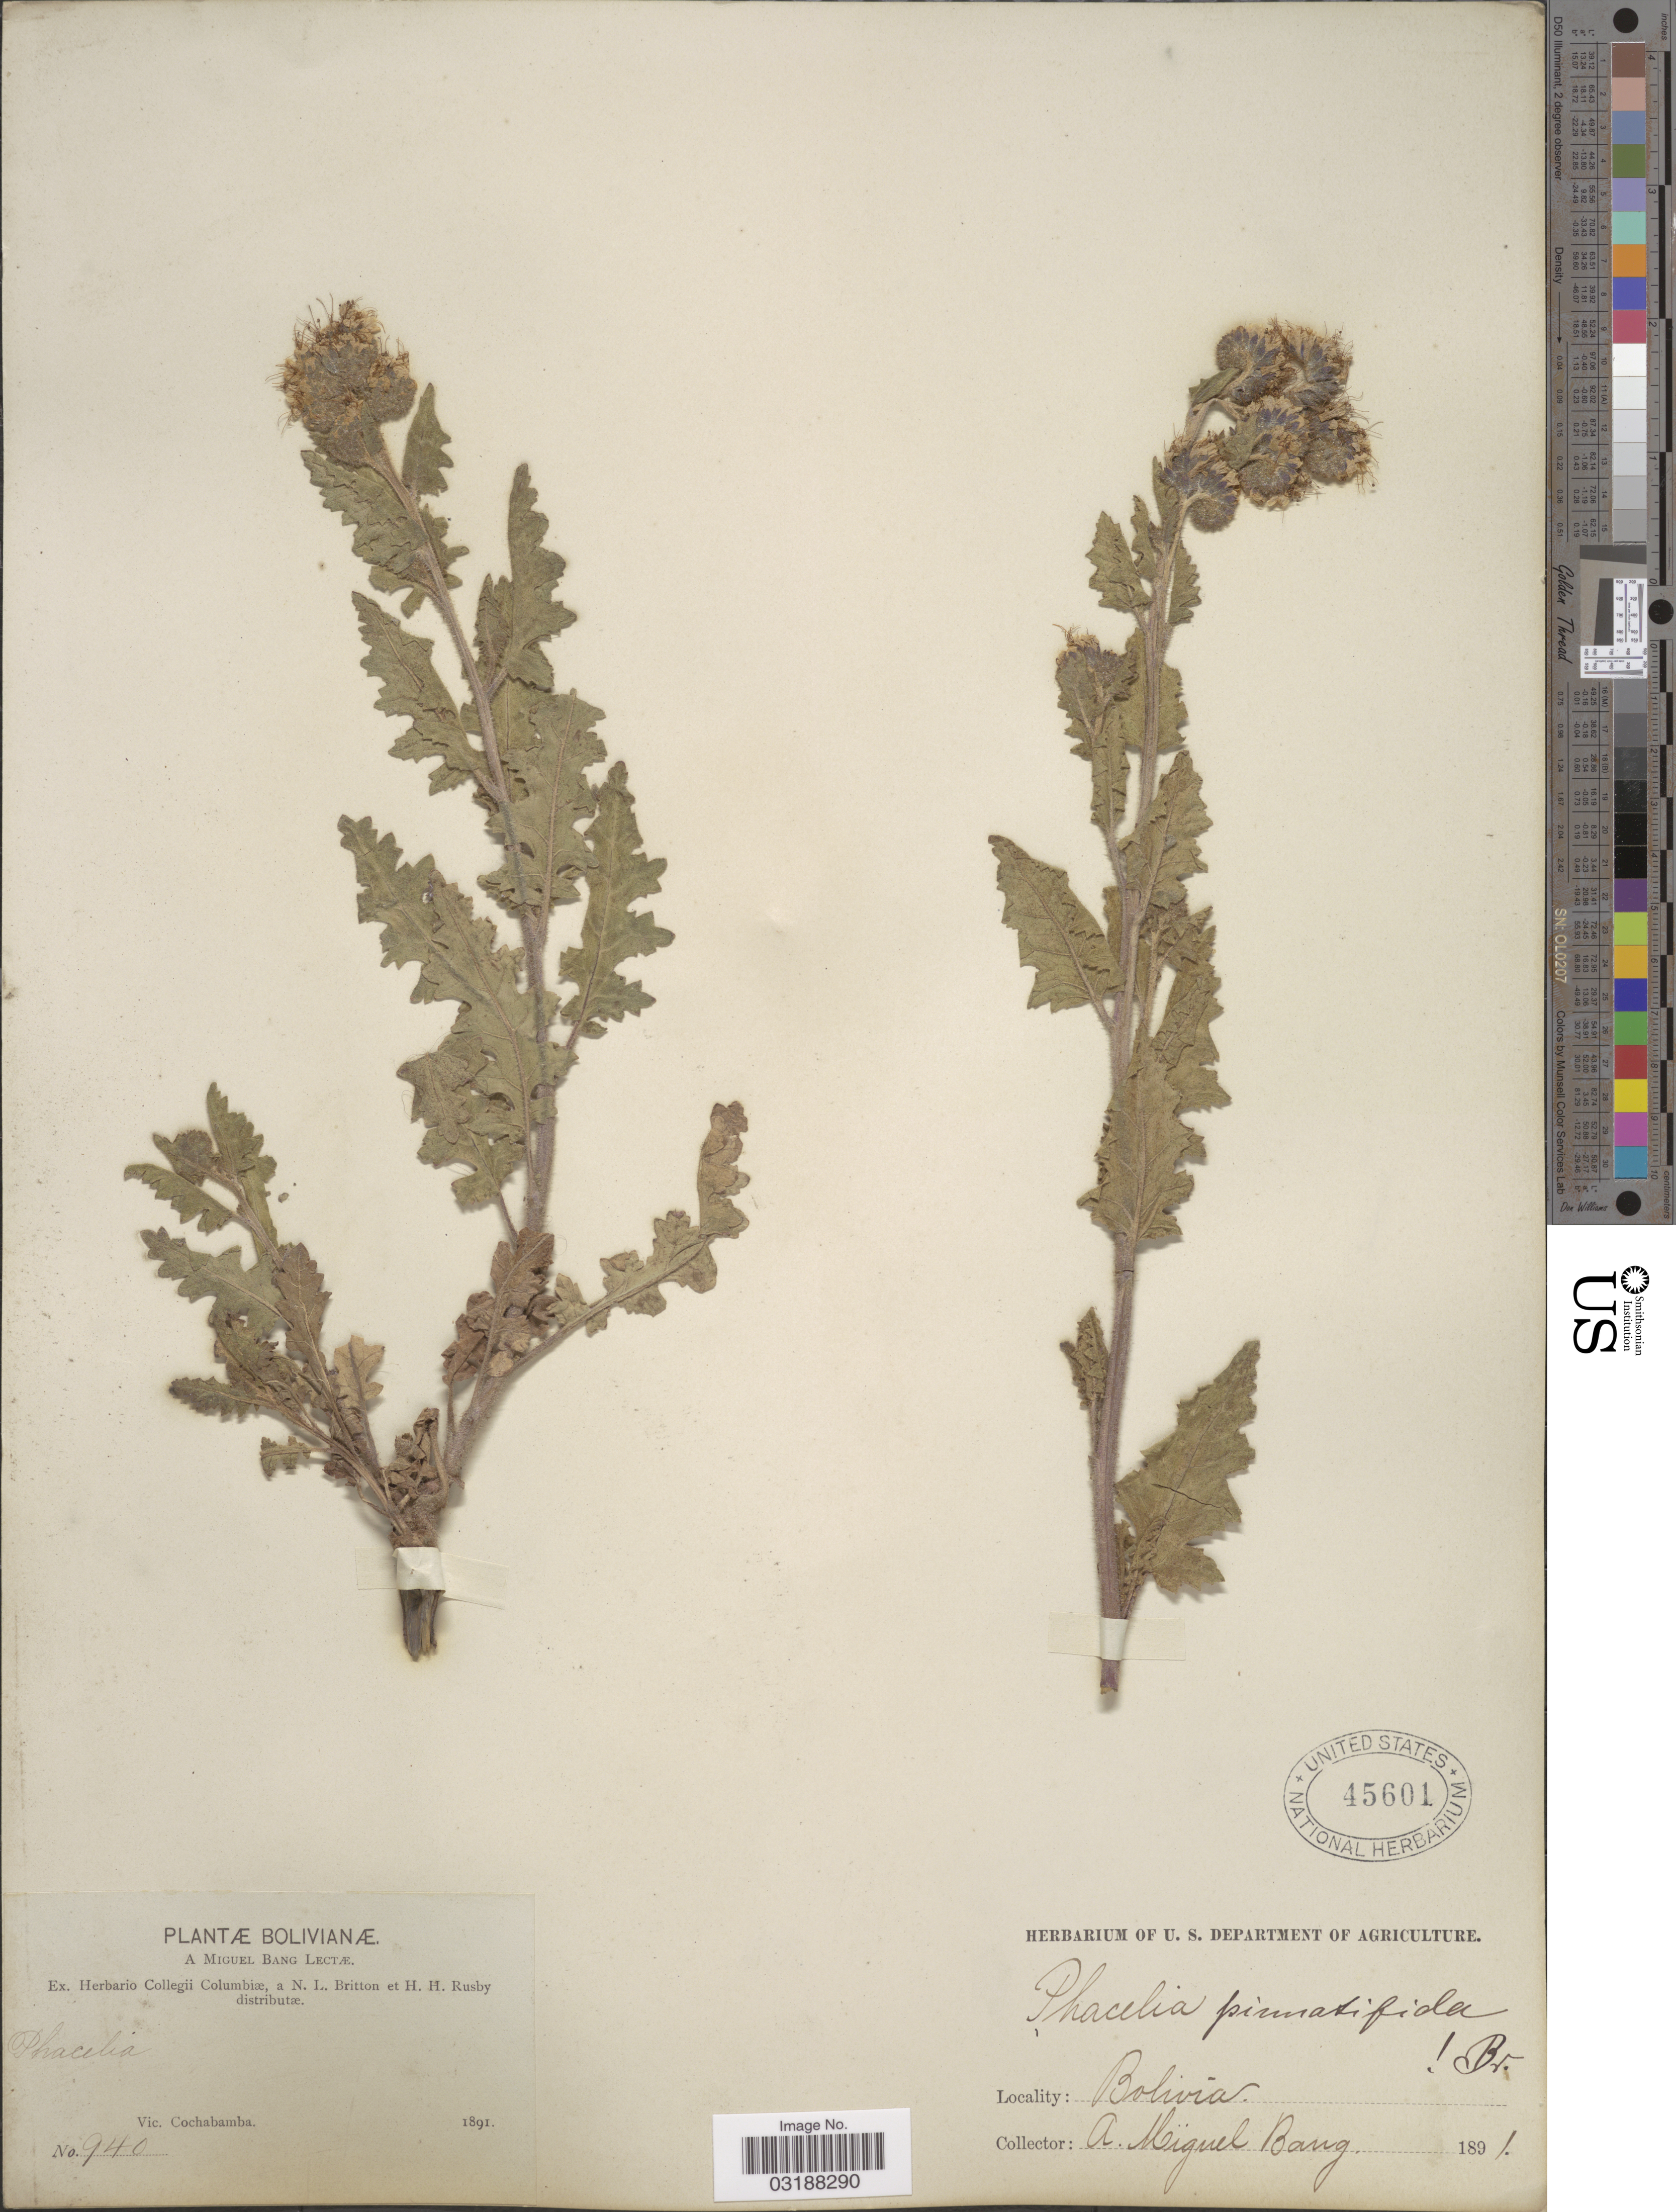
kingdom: Plantae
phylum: Tracheophyta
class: Magnoliopsida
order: Boraginales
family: Hydrophyllaceae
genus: Phacelia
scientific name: Phacelia pinnatifida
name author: Griseb. ex Wedd.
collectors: M. Bang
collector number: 940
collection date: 1891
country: Bolivia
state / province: Cochabamba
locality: Vic. Cochabamba.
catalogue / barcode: US 45601